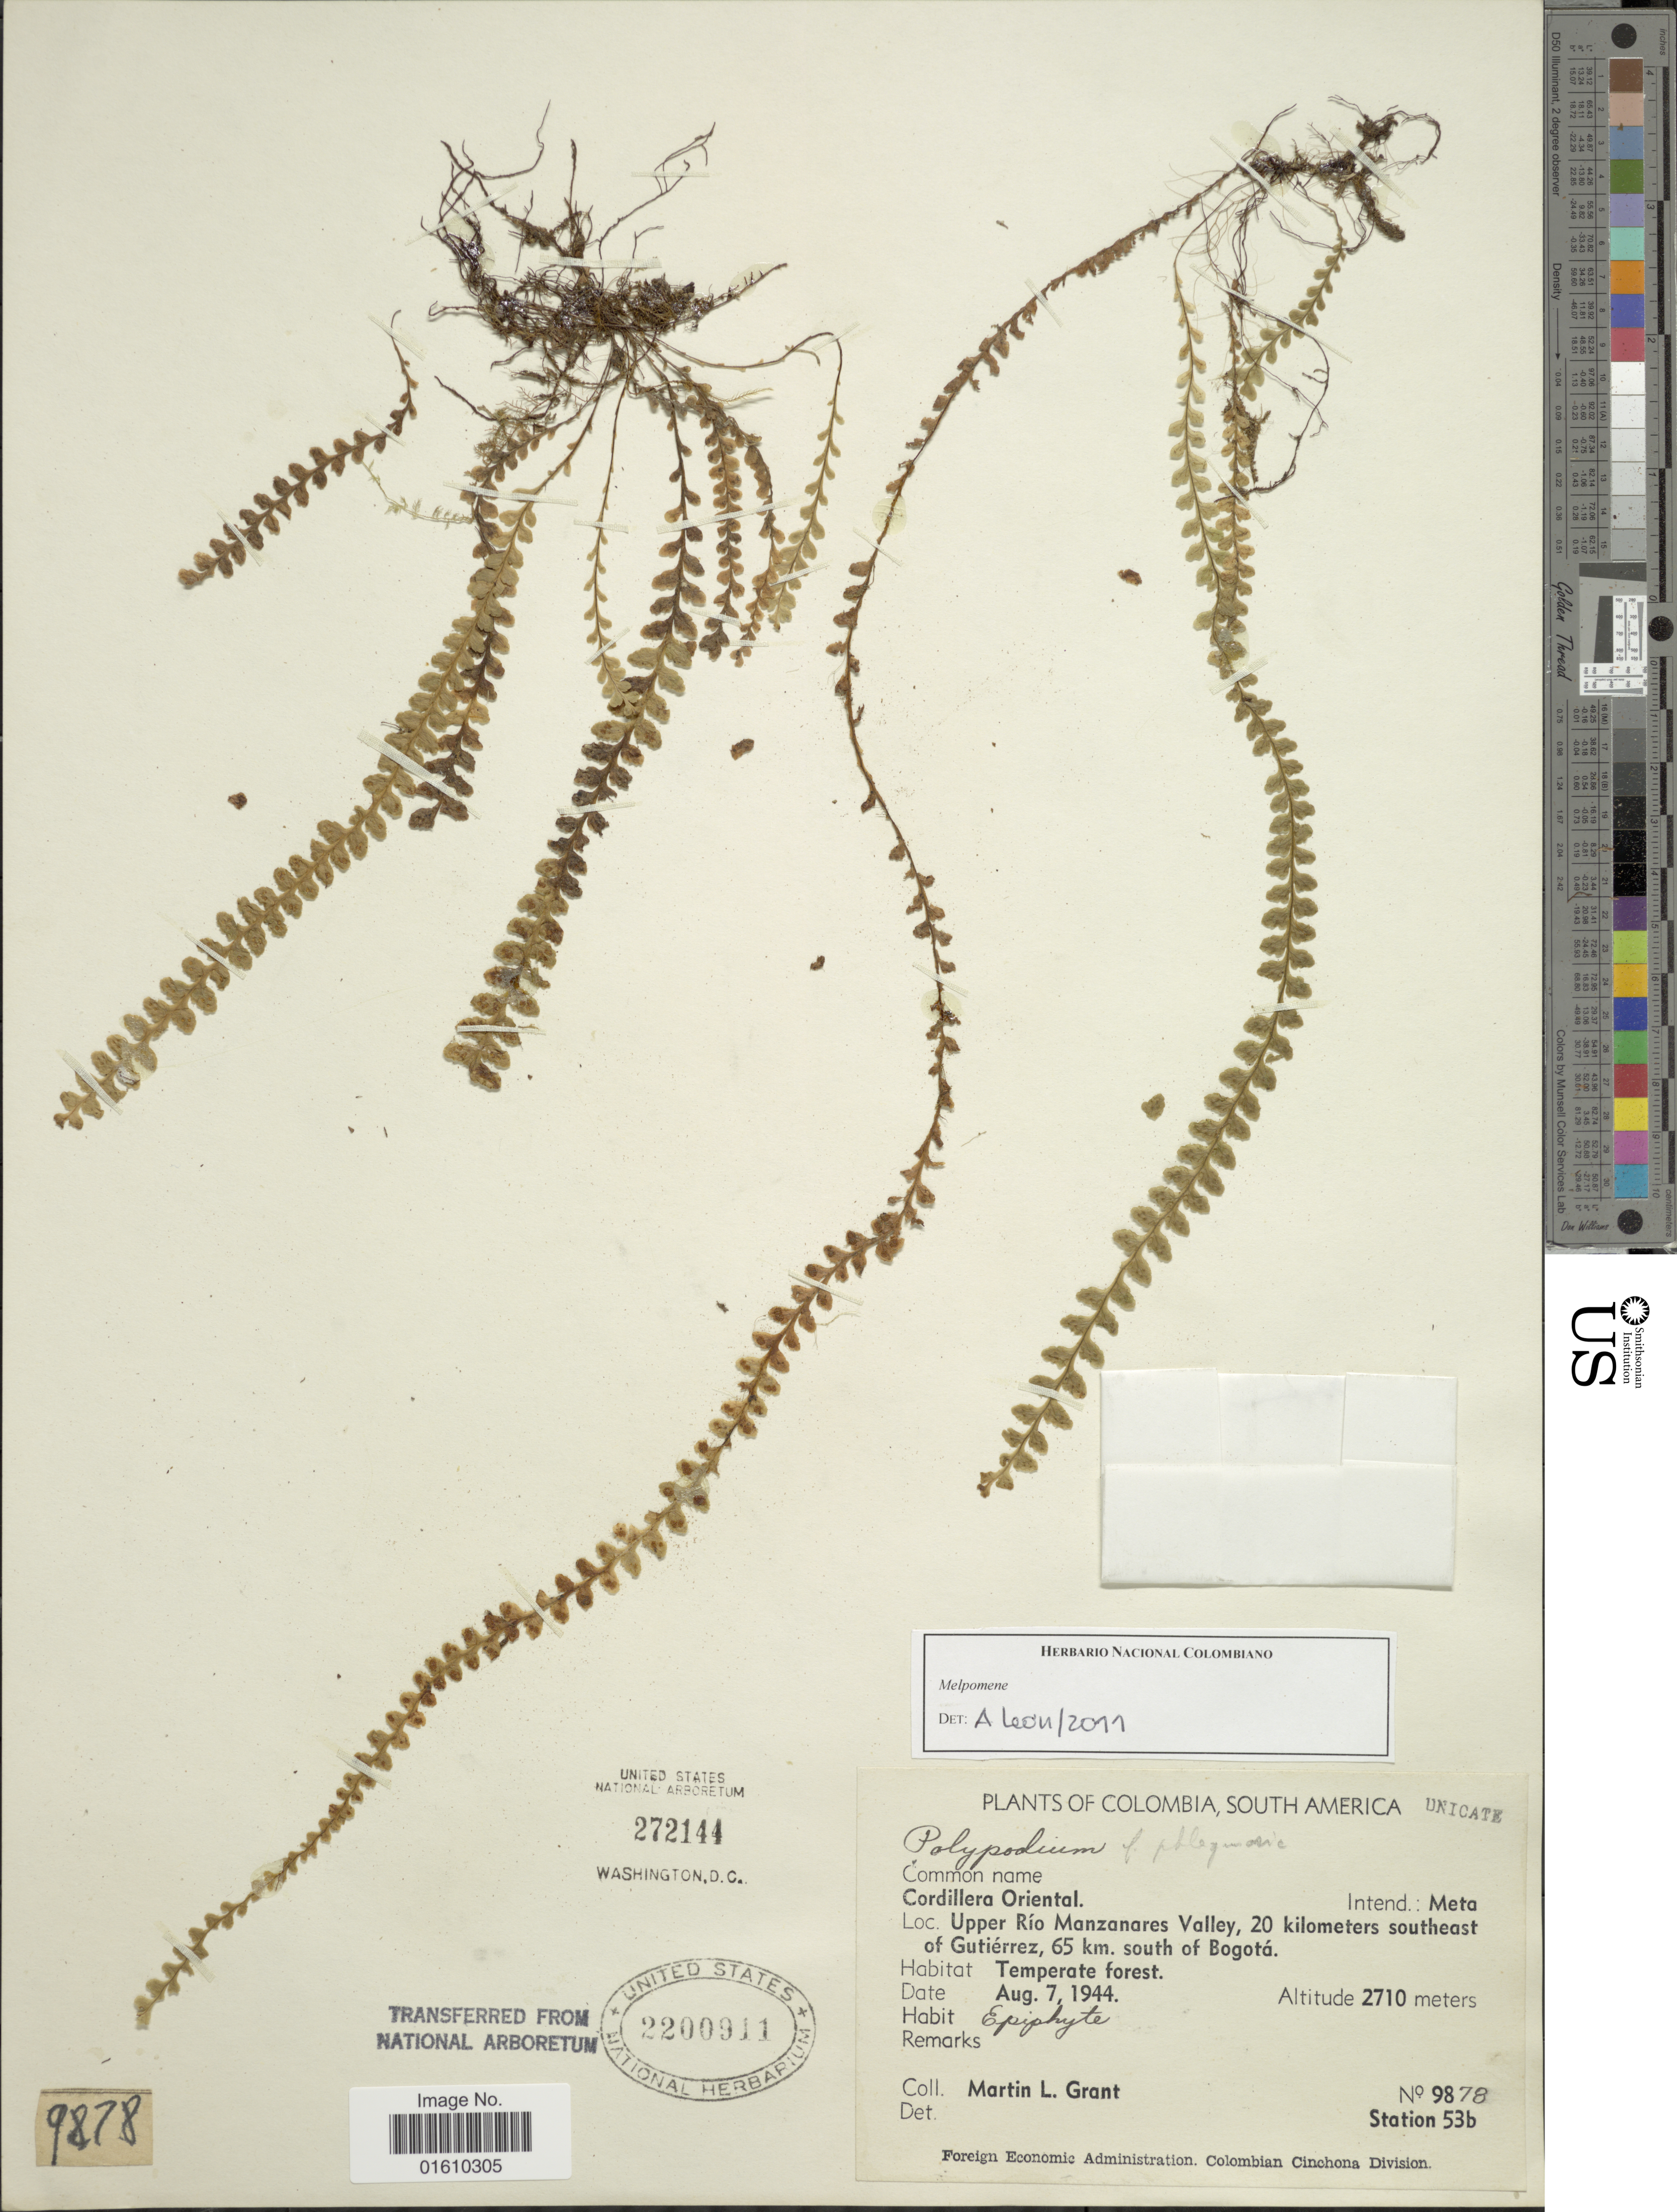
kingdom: Plantae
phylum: Tracheophyta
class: Polypodiopsida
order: Polypodiales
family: Polypodiaceae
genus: Melpomene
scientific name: Melpomene sp.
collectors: M. L. Grant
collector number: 9878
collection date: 1944-08-07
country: Colombia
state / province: Meta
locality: Cordillera Oriental, Upper Río Manzanares Valley, 20 kilometers southeast of Gutiérrez, 65 km. south of Bogotá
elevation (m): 2710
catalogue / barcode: US 2200911